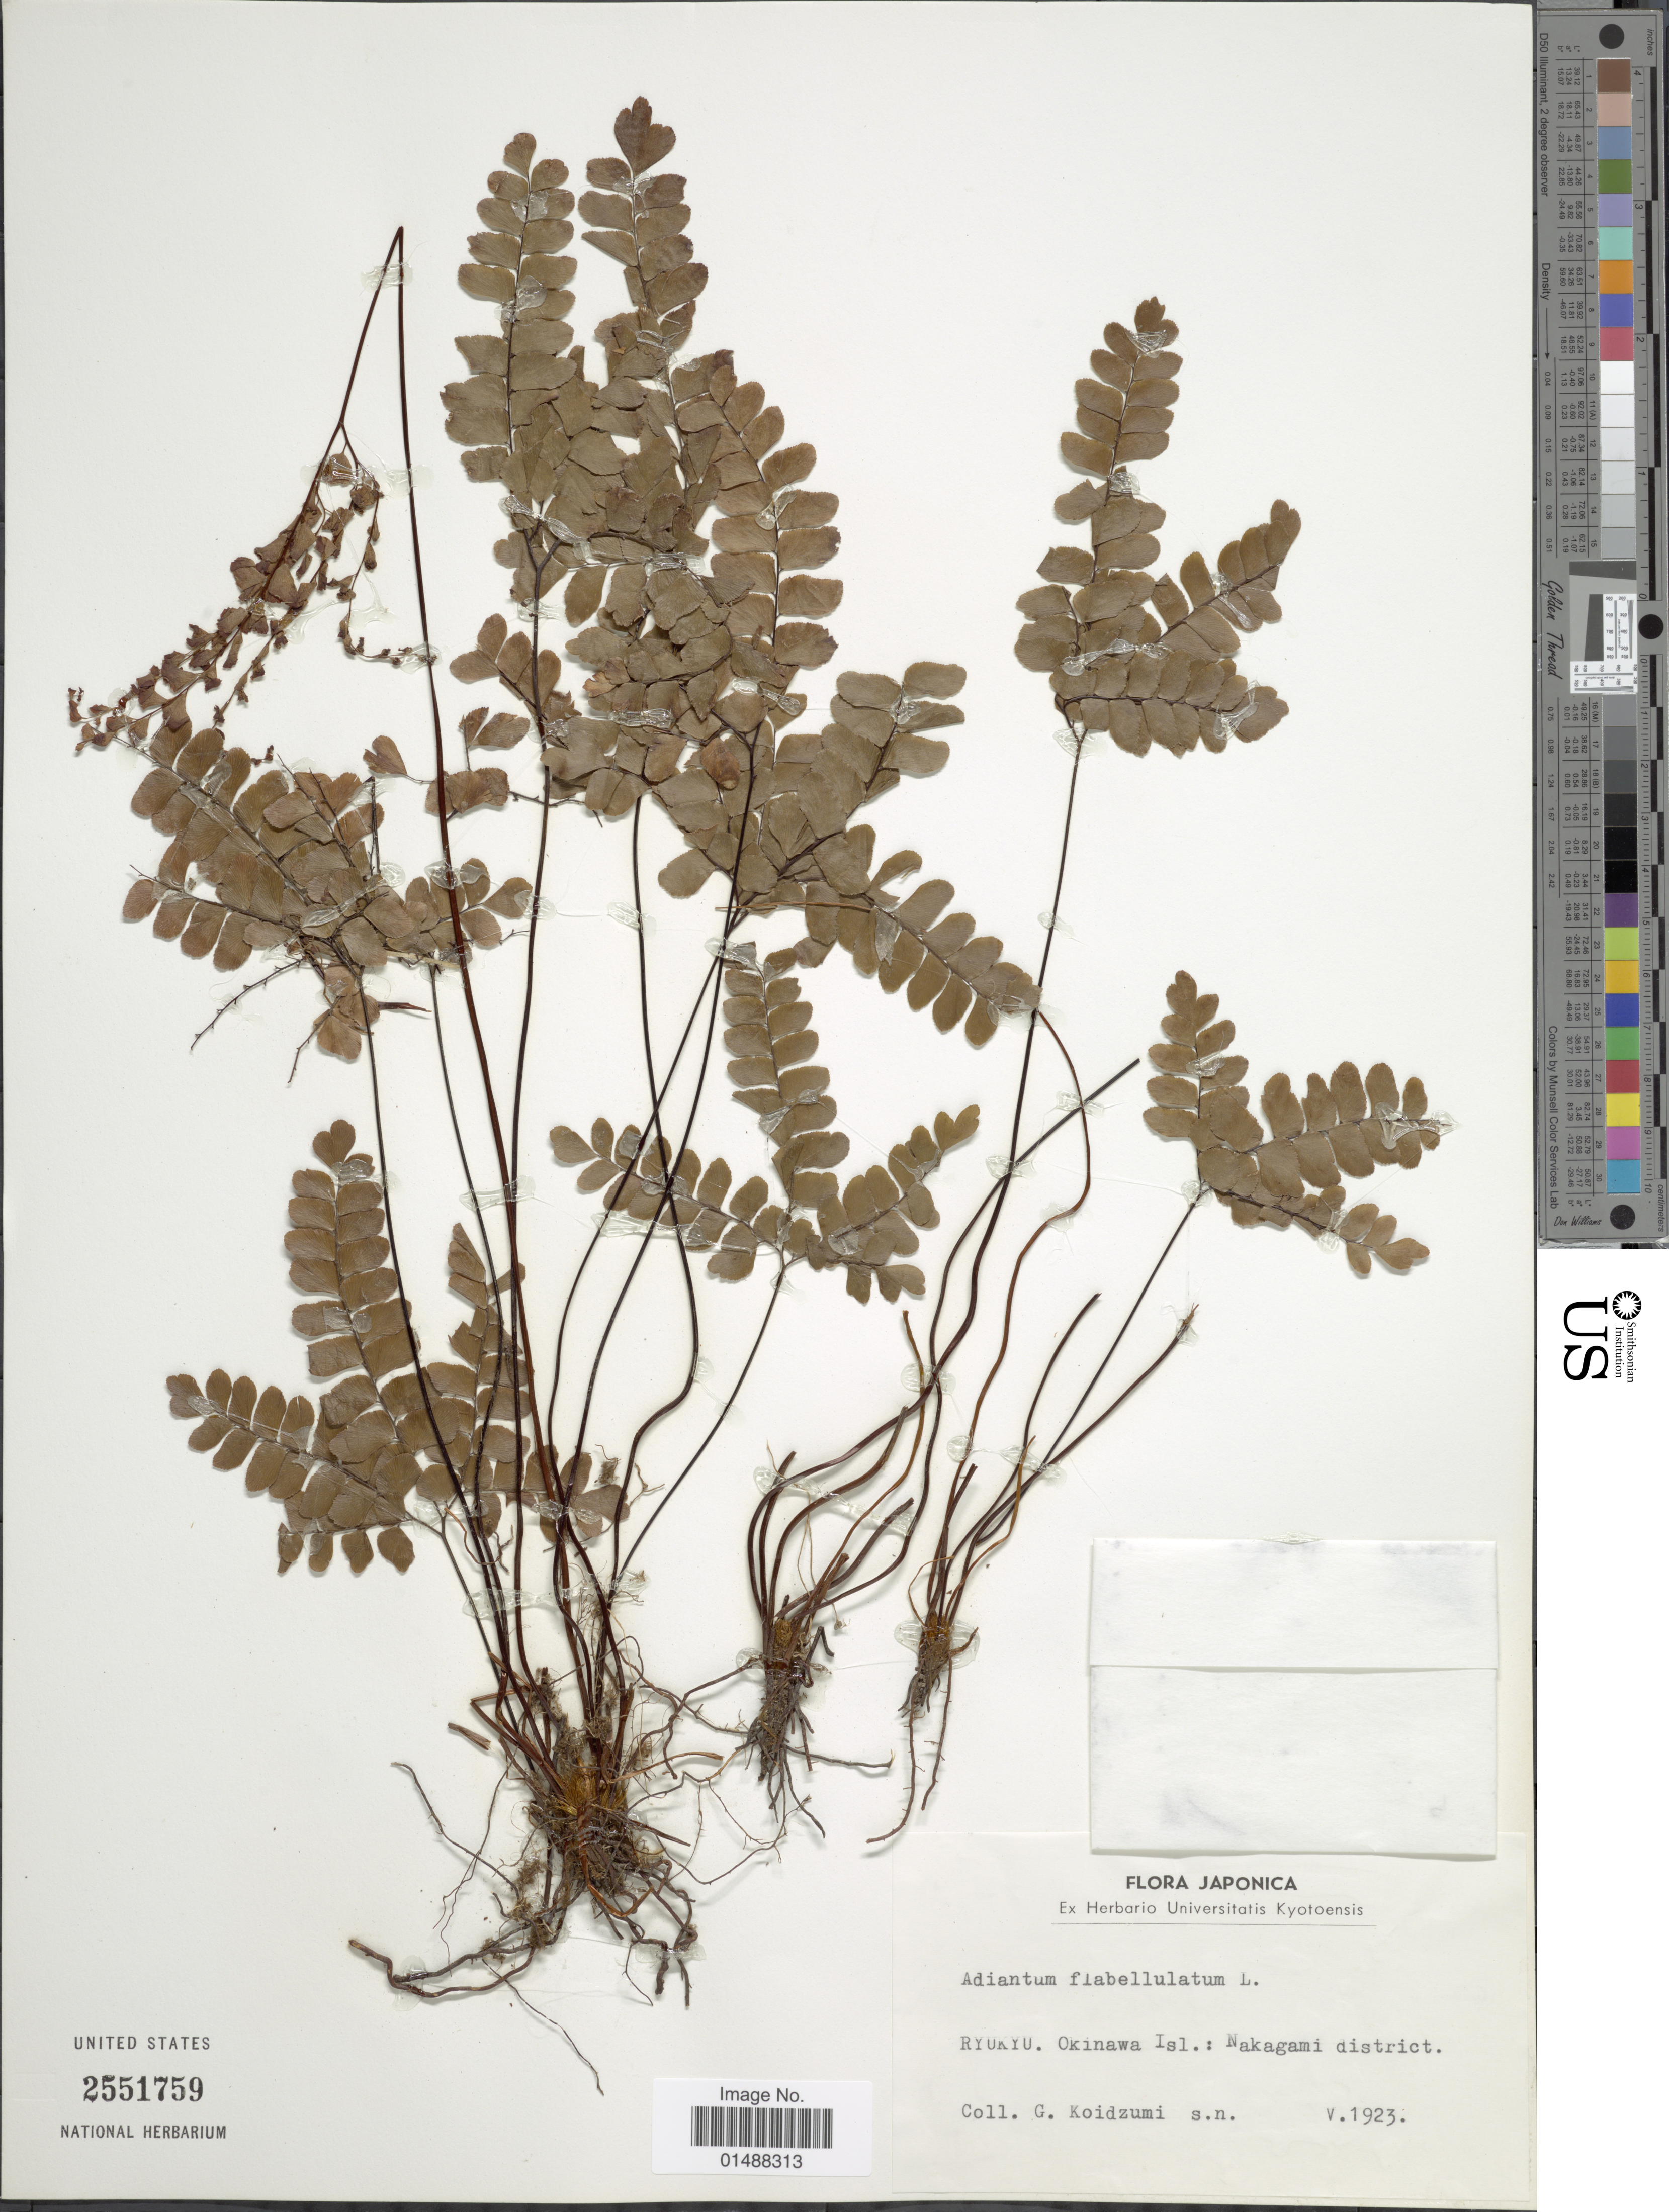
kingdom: Plantae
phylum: Tracheophyta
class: Polypodiopsida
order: Polypodiales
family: Pteridaceae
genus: Adiantum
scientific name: Adiantum flabellulatum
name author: L.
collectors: G. Koidzumi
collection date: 1923-05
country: Japan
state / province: Okinawa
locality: Japonica, Ryukyu. Okinawa Isl.: Nakagami district.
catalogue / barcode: US 2551759